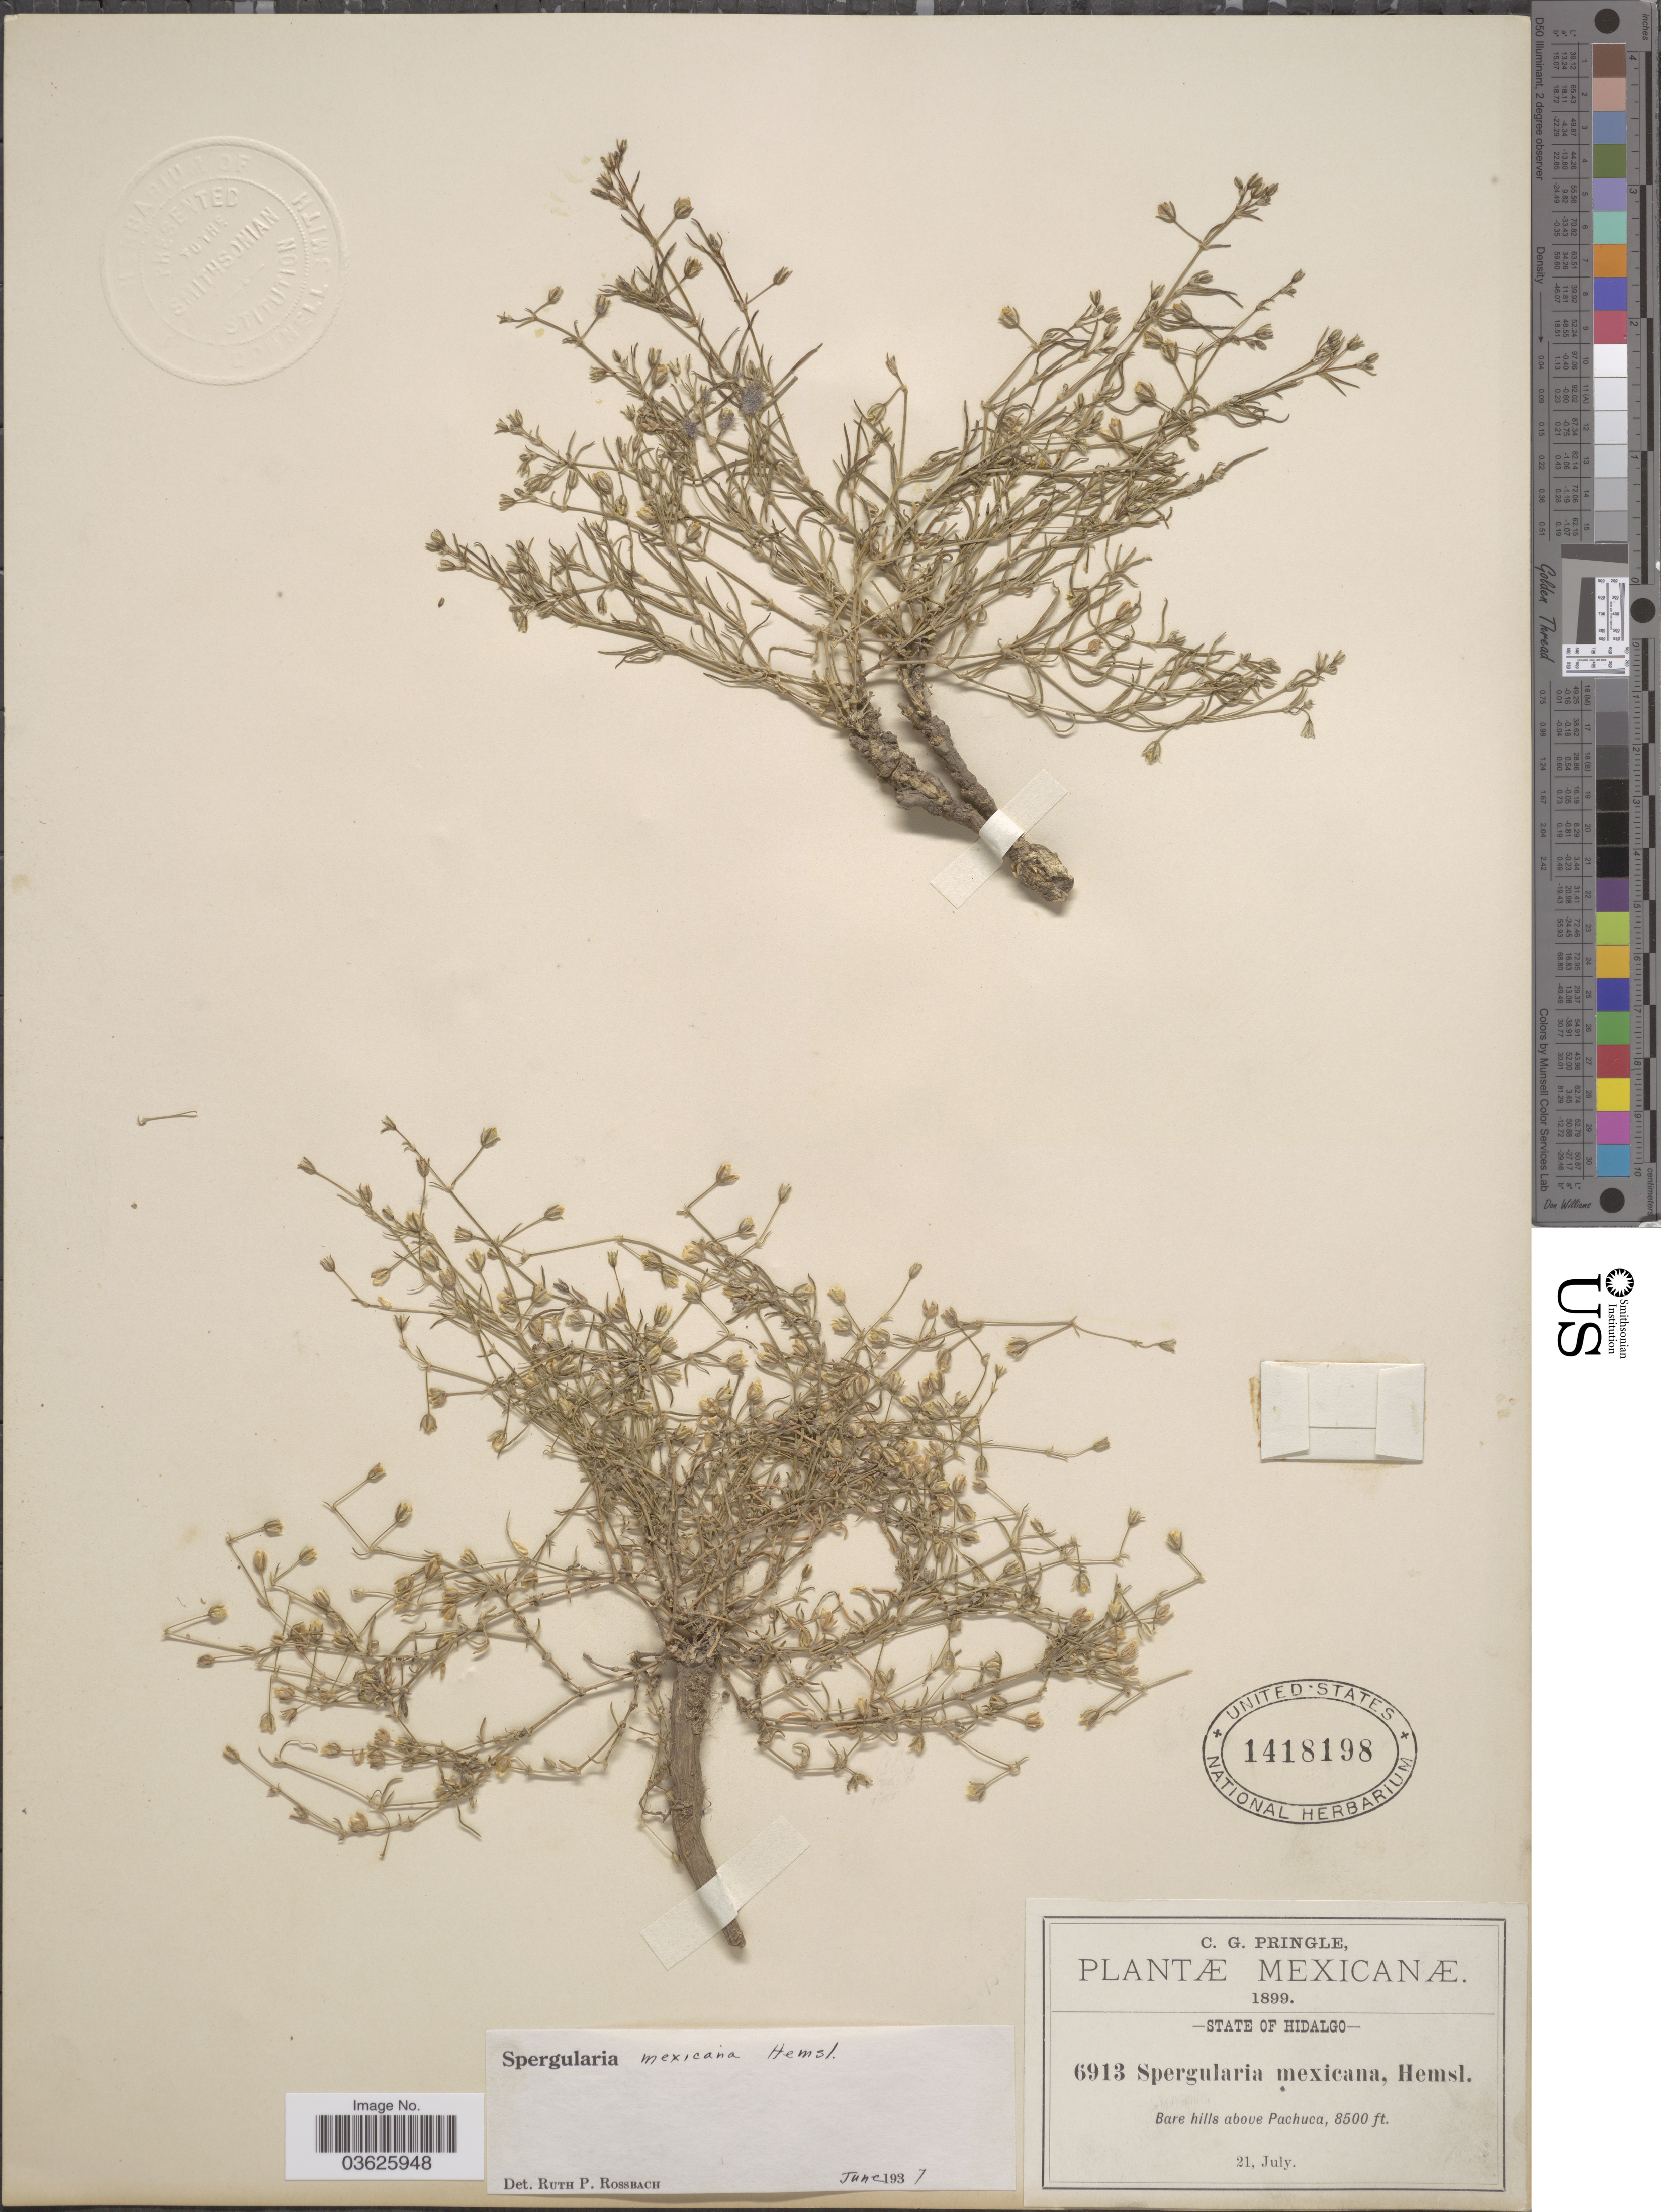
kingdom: Plantae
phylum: Tracheophyta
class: Magnoliopsida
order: Caryophyllales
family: Caryophyllaceae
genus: Tissa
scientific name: Tissa mexicana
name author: Britton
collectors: C. G. Pringle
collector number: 6913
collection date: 1899-07-21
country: Mexico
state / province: Hidalgo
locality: Bare hills above Pachuca.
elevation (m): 2591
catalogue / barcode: US 1418198